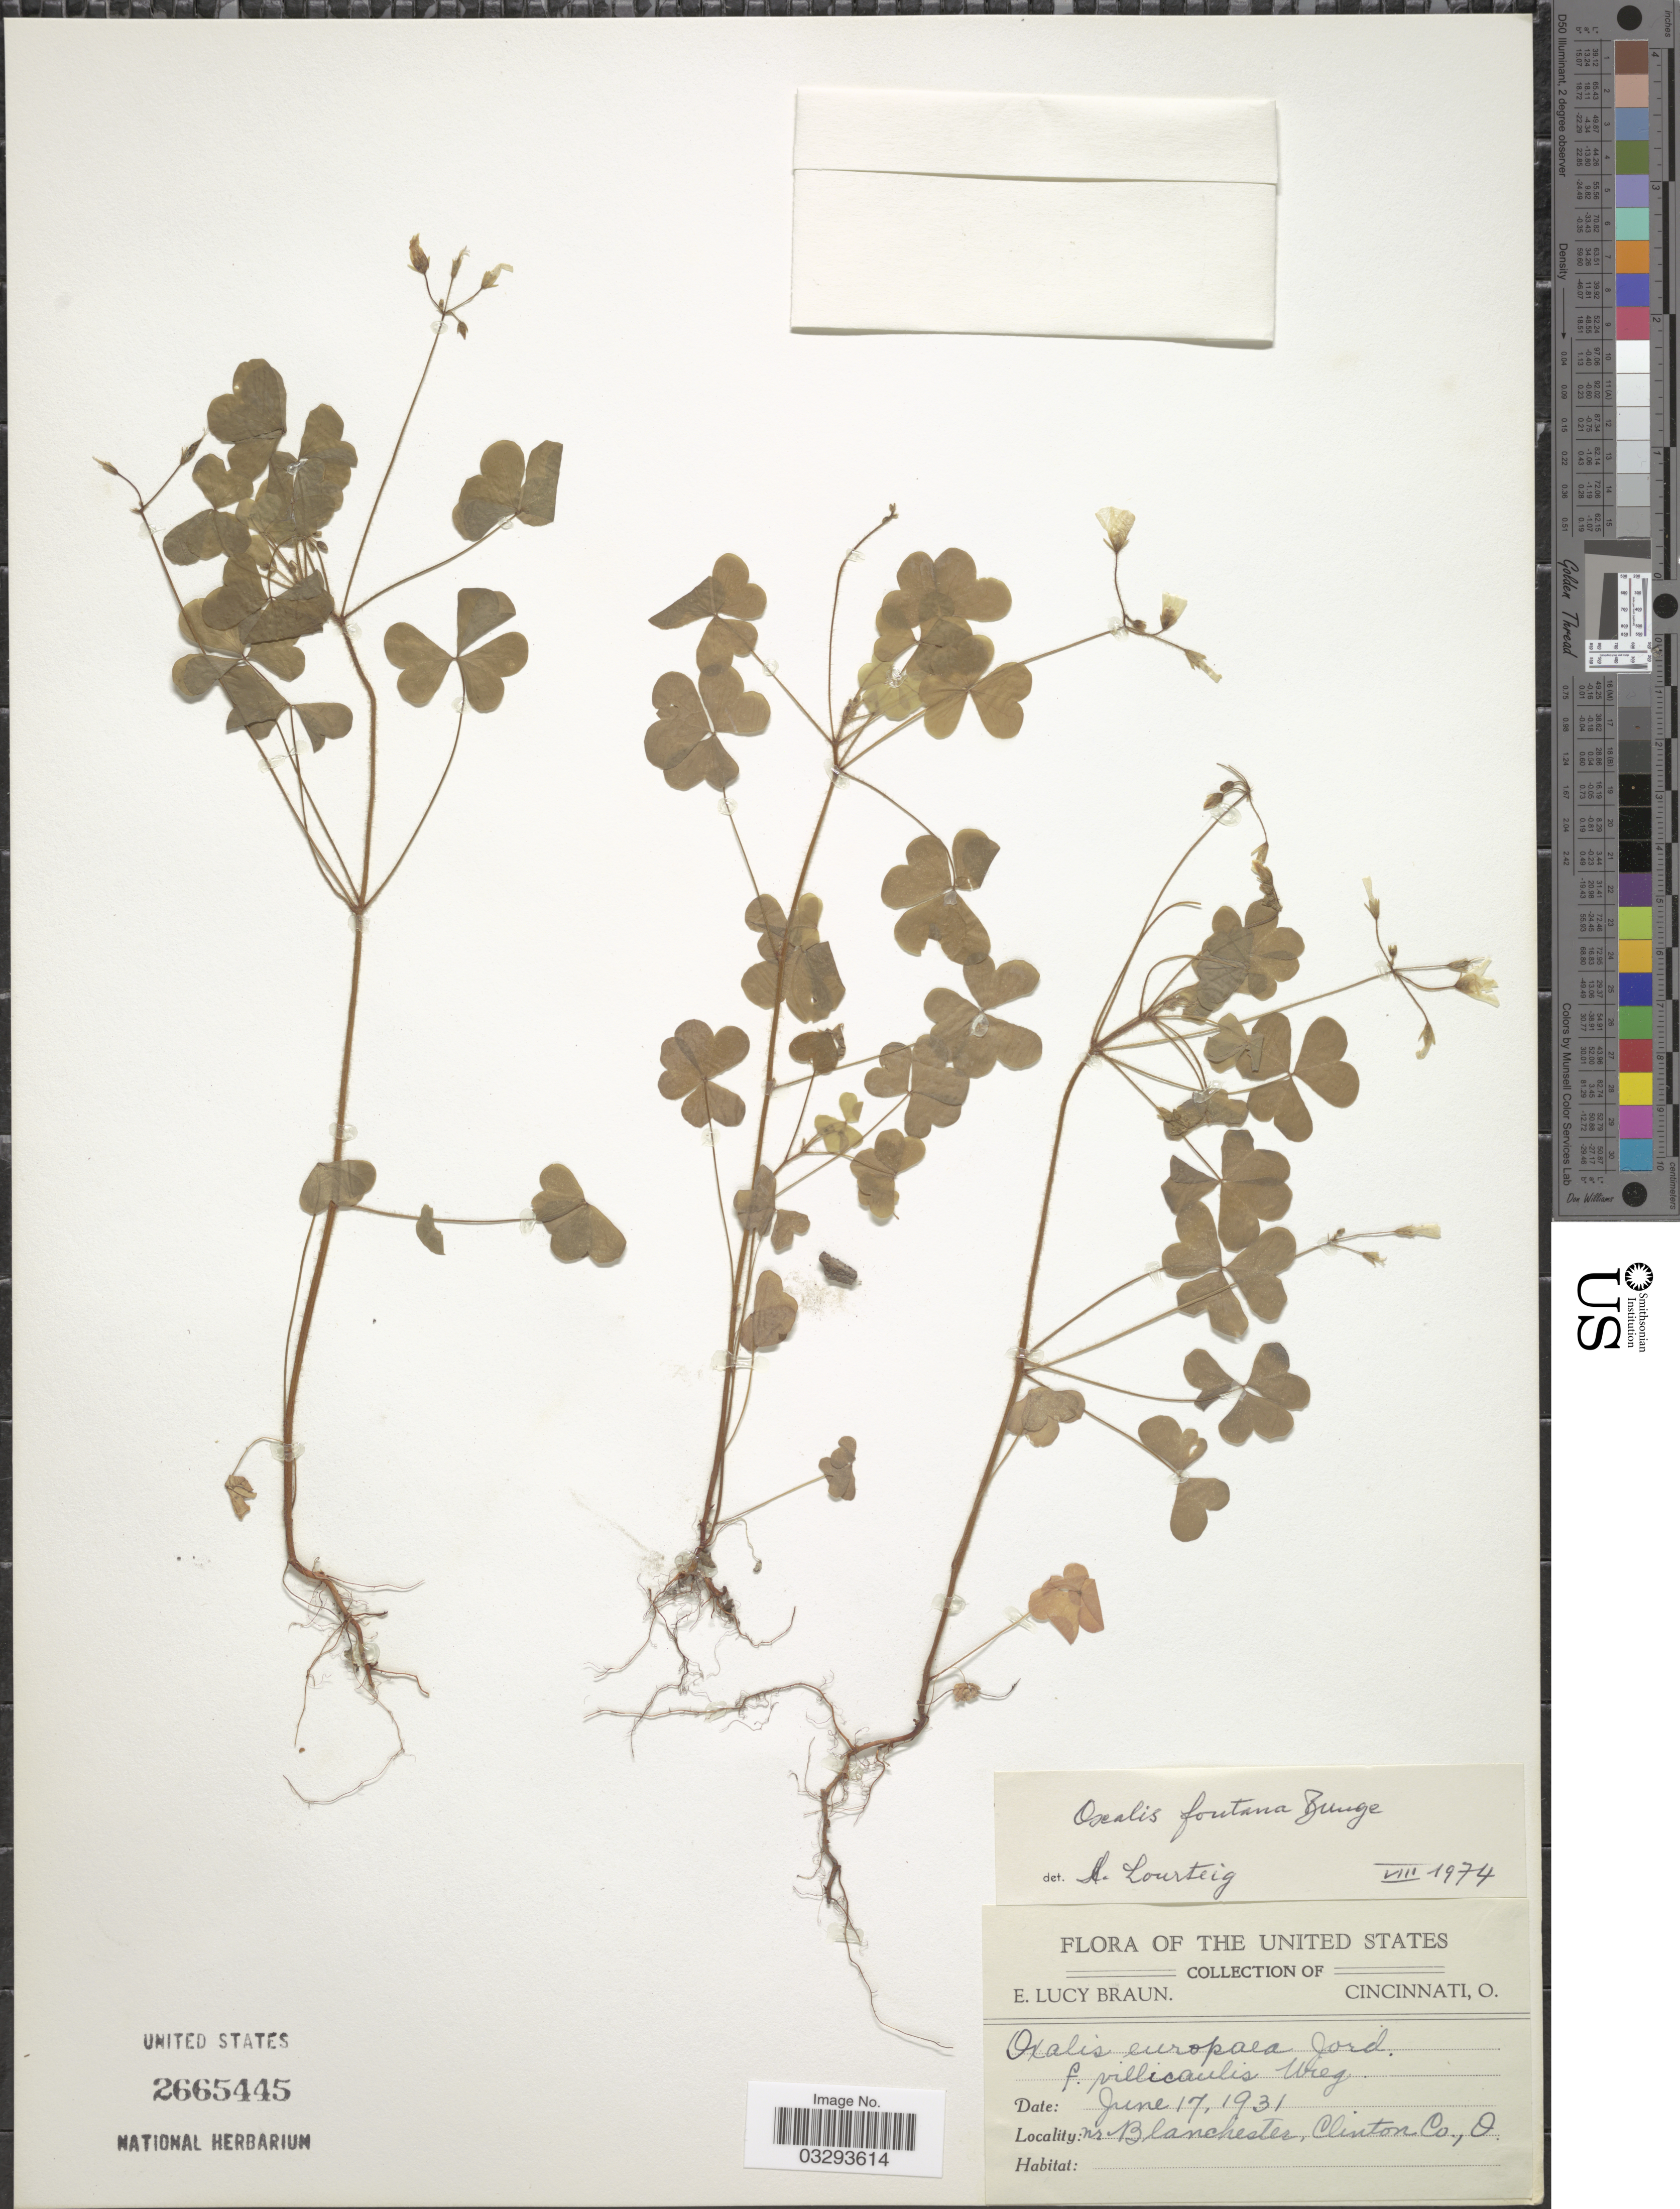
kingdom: Plantae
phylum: Tracheophyta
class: Magnoliopsida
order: Oxalidales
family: Oxalidaceae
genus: Oxalis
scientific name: Oxalis fontana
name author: Bunge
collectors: E. L. Braun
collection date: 1931-06-17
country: United States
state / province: Ohio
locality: Nr Blanchester, Clinton Co.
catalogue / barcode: US 2665445